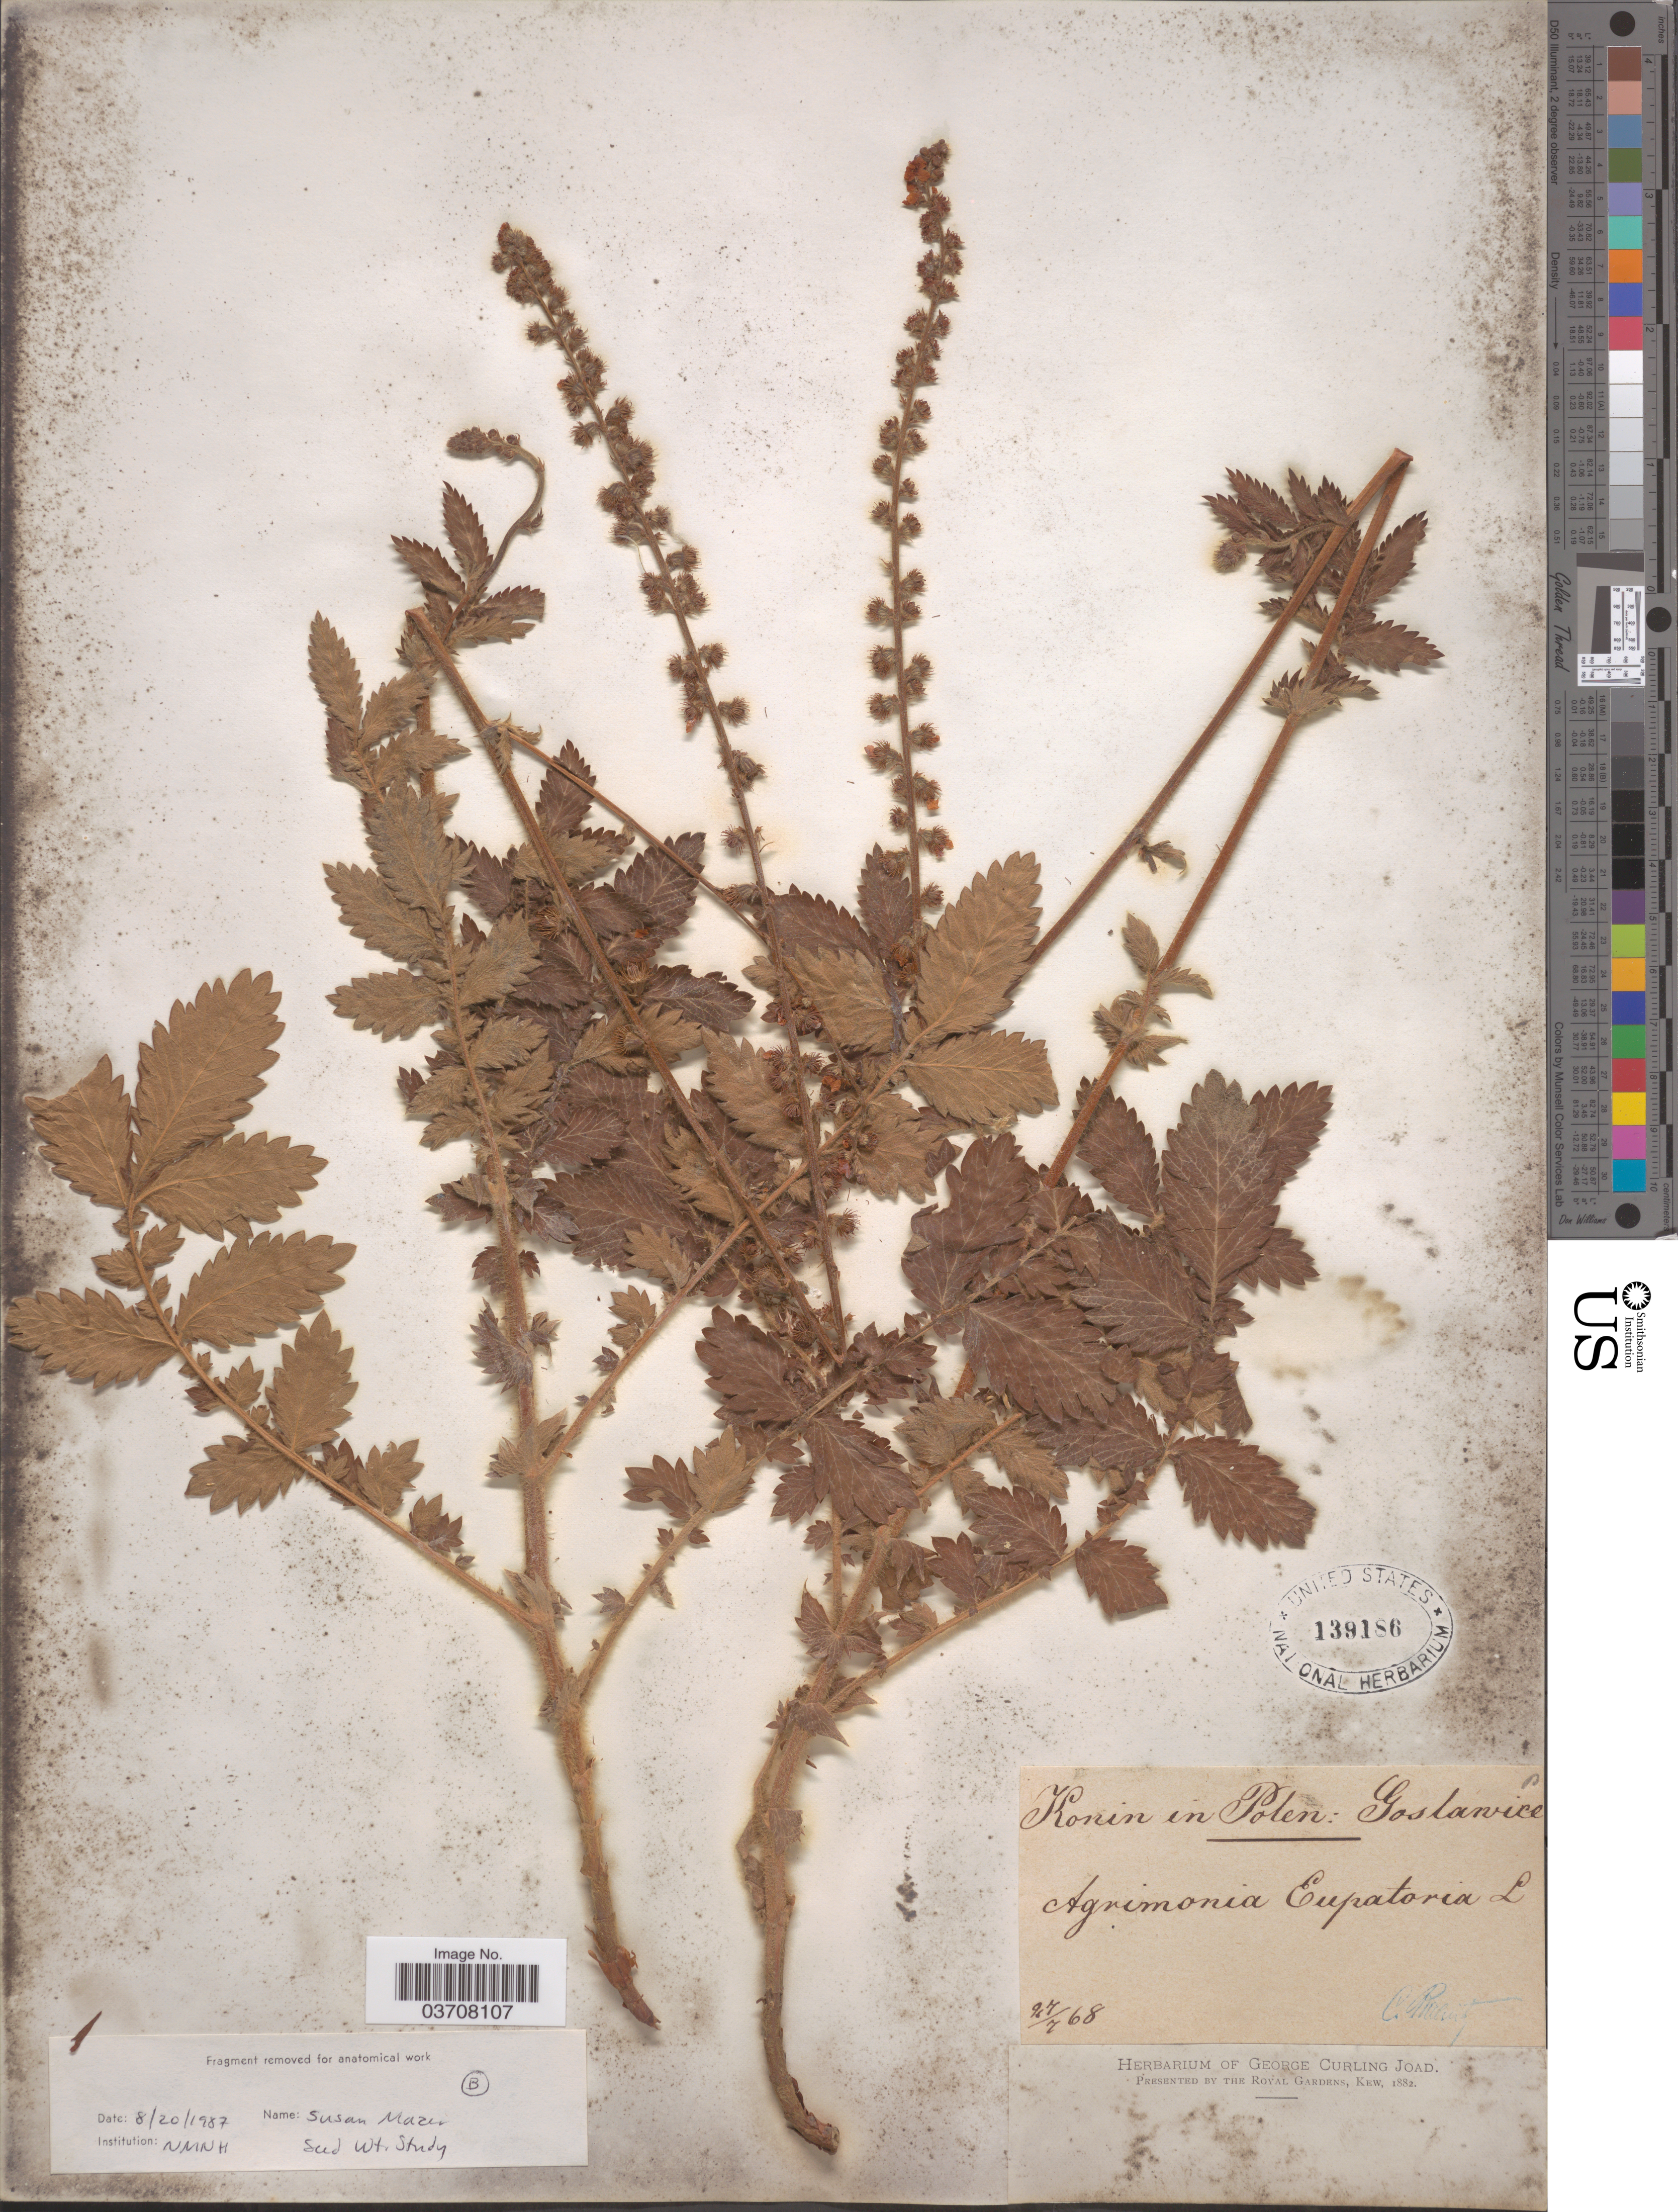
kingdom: Plantae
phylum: Tracheophyta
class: Magnoliopsida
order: Rosales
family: Rosaceae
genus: Agrimonia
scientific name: Agrimonia eupatoria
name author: L.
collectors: C. Raenitz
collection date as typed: Transcribed d/m/y: 27/7/68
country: Poland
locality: Gaslanvice [unsure placement]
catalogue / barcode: US 139186